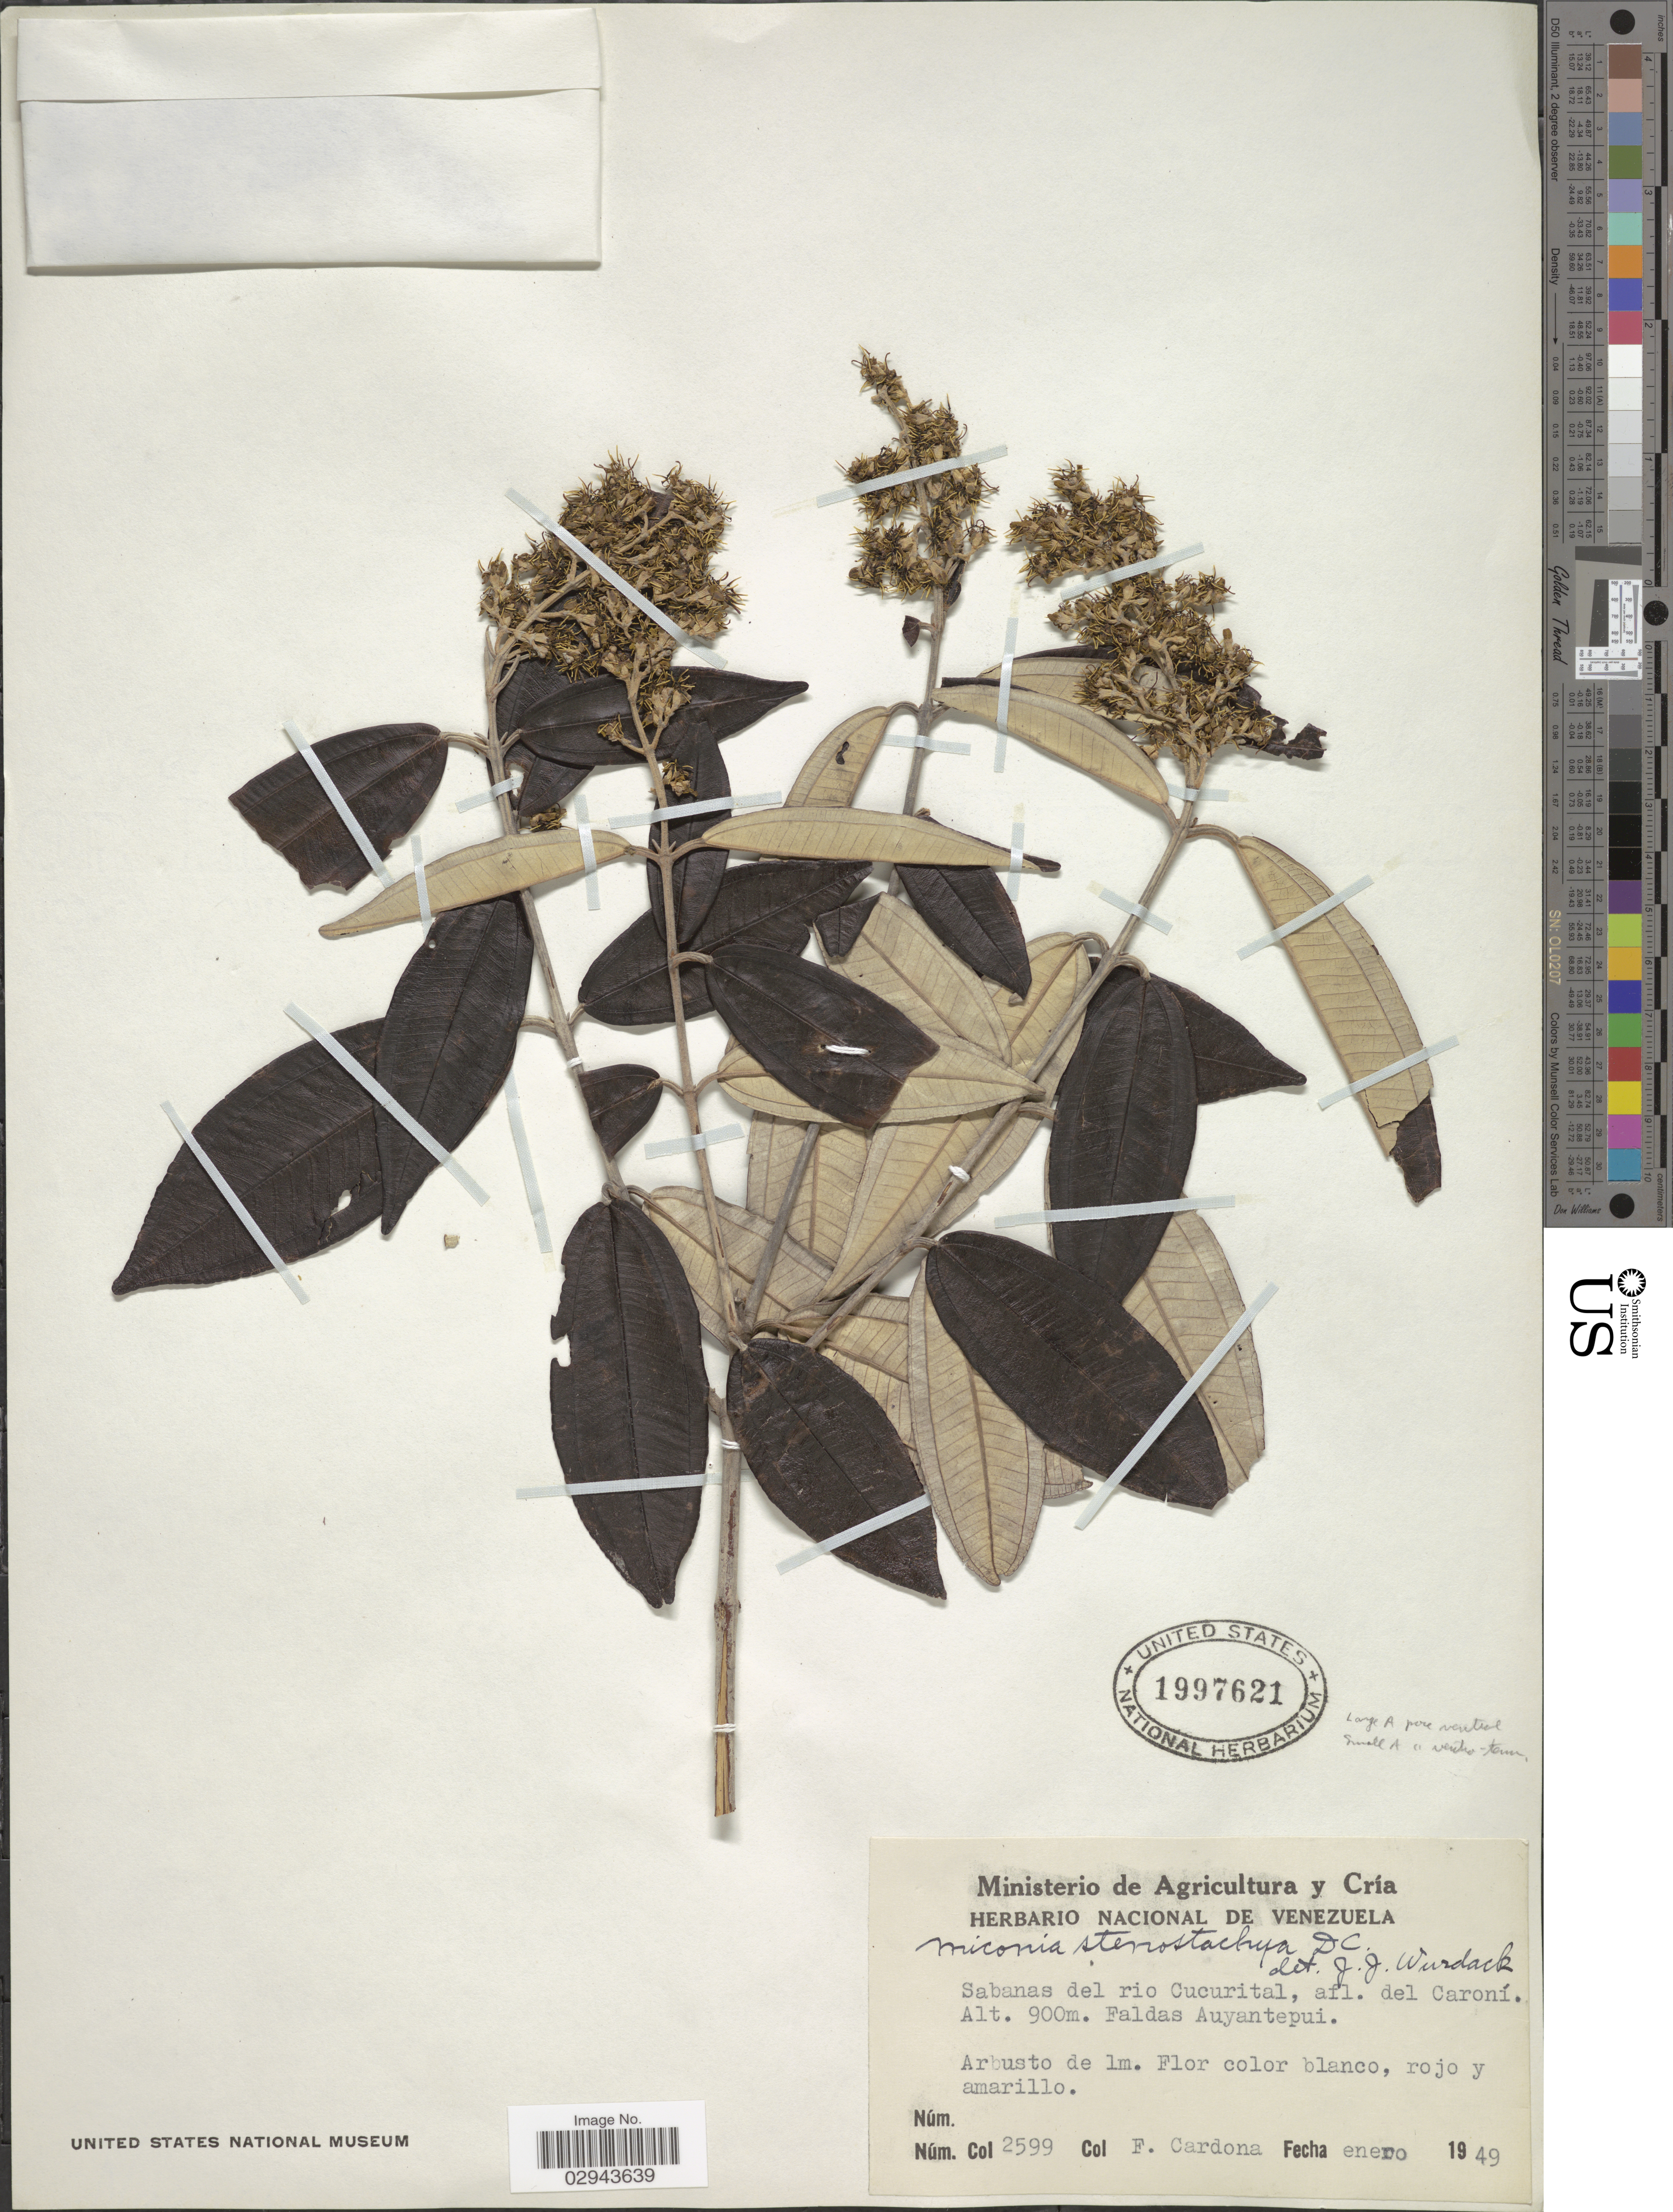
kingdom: Plantae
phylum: Tracheophyta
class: Magnoliopsida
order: Myrtales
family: Melastomataceae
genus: Miconia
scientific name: Miconia stenostachya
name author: DC.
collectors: F. Cardona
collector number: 2599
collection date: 1949-01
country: Venezuela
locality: Sabanas del rio Cucurital, afl. del Caroní. Faldas Auyantepui.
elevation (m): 900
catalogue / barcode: US 1997621